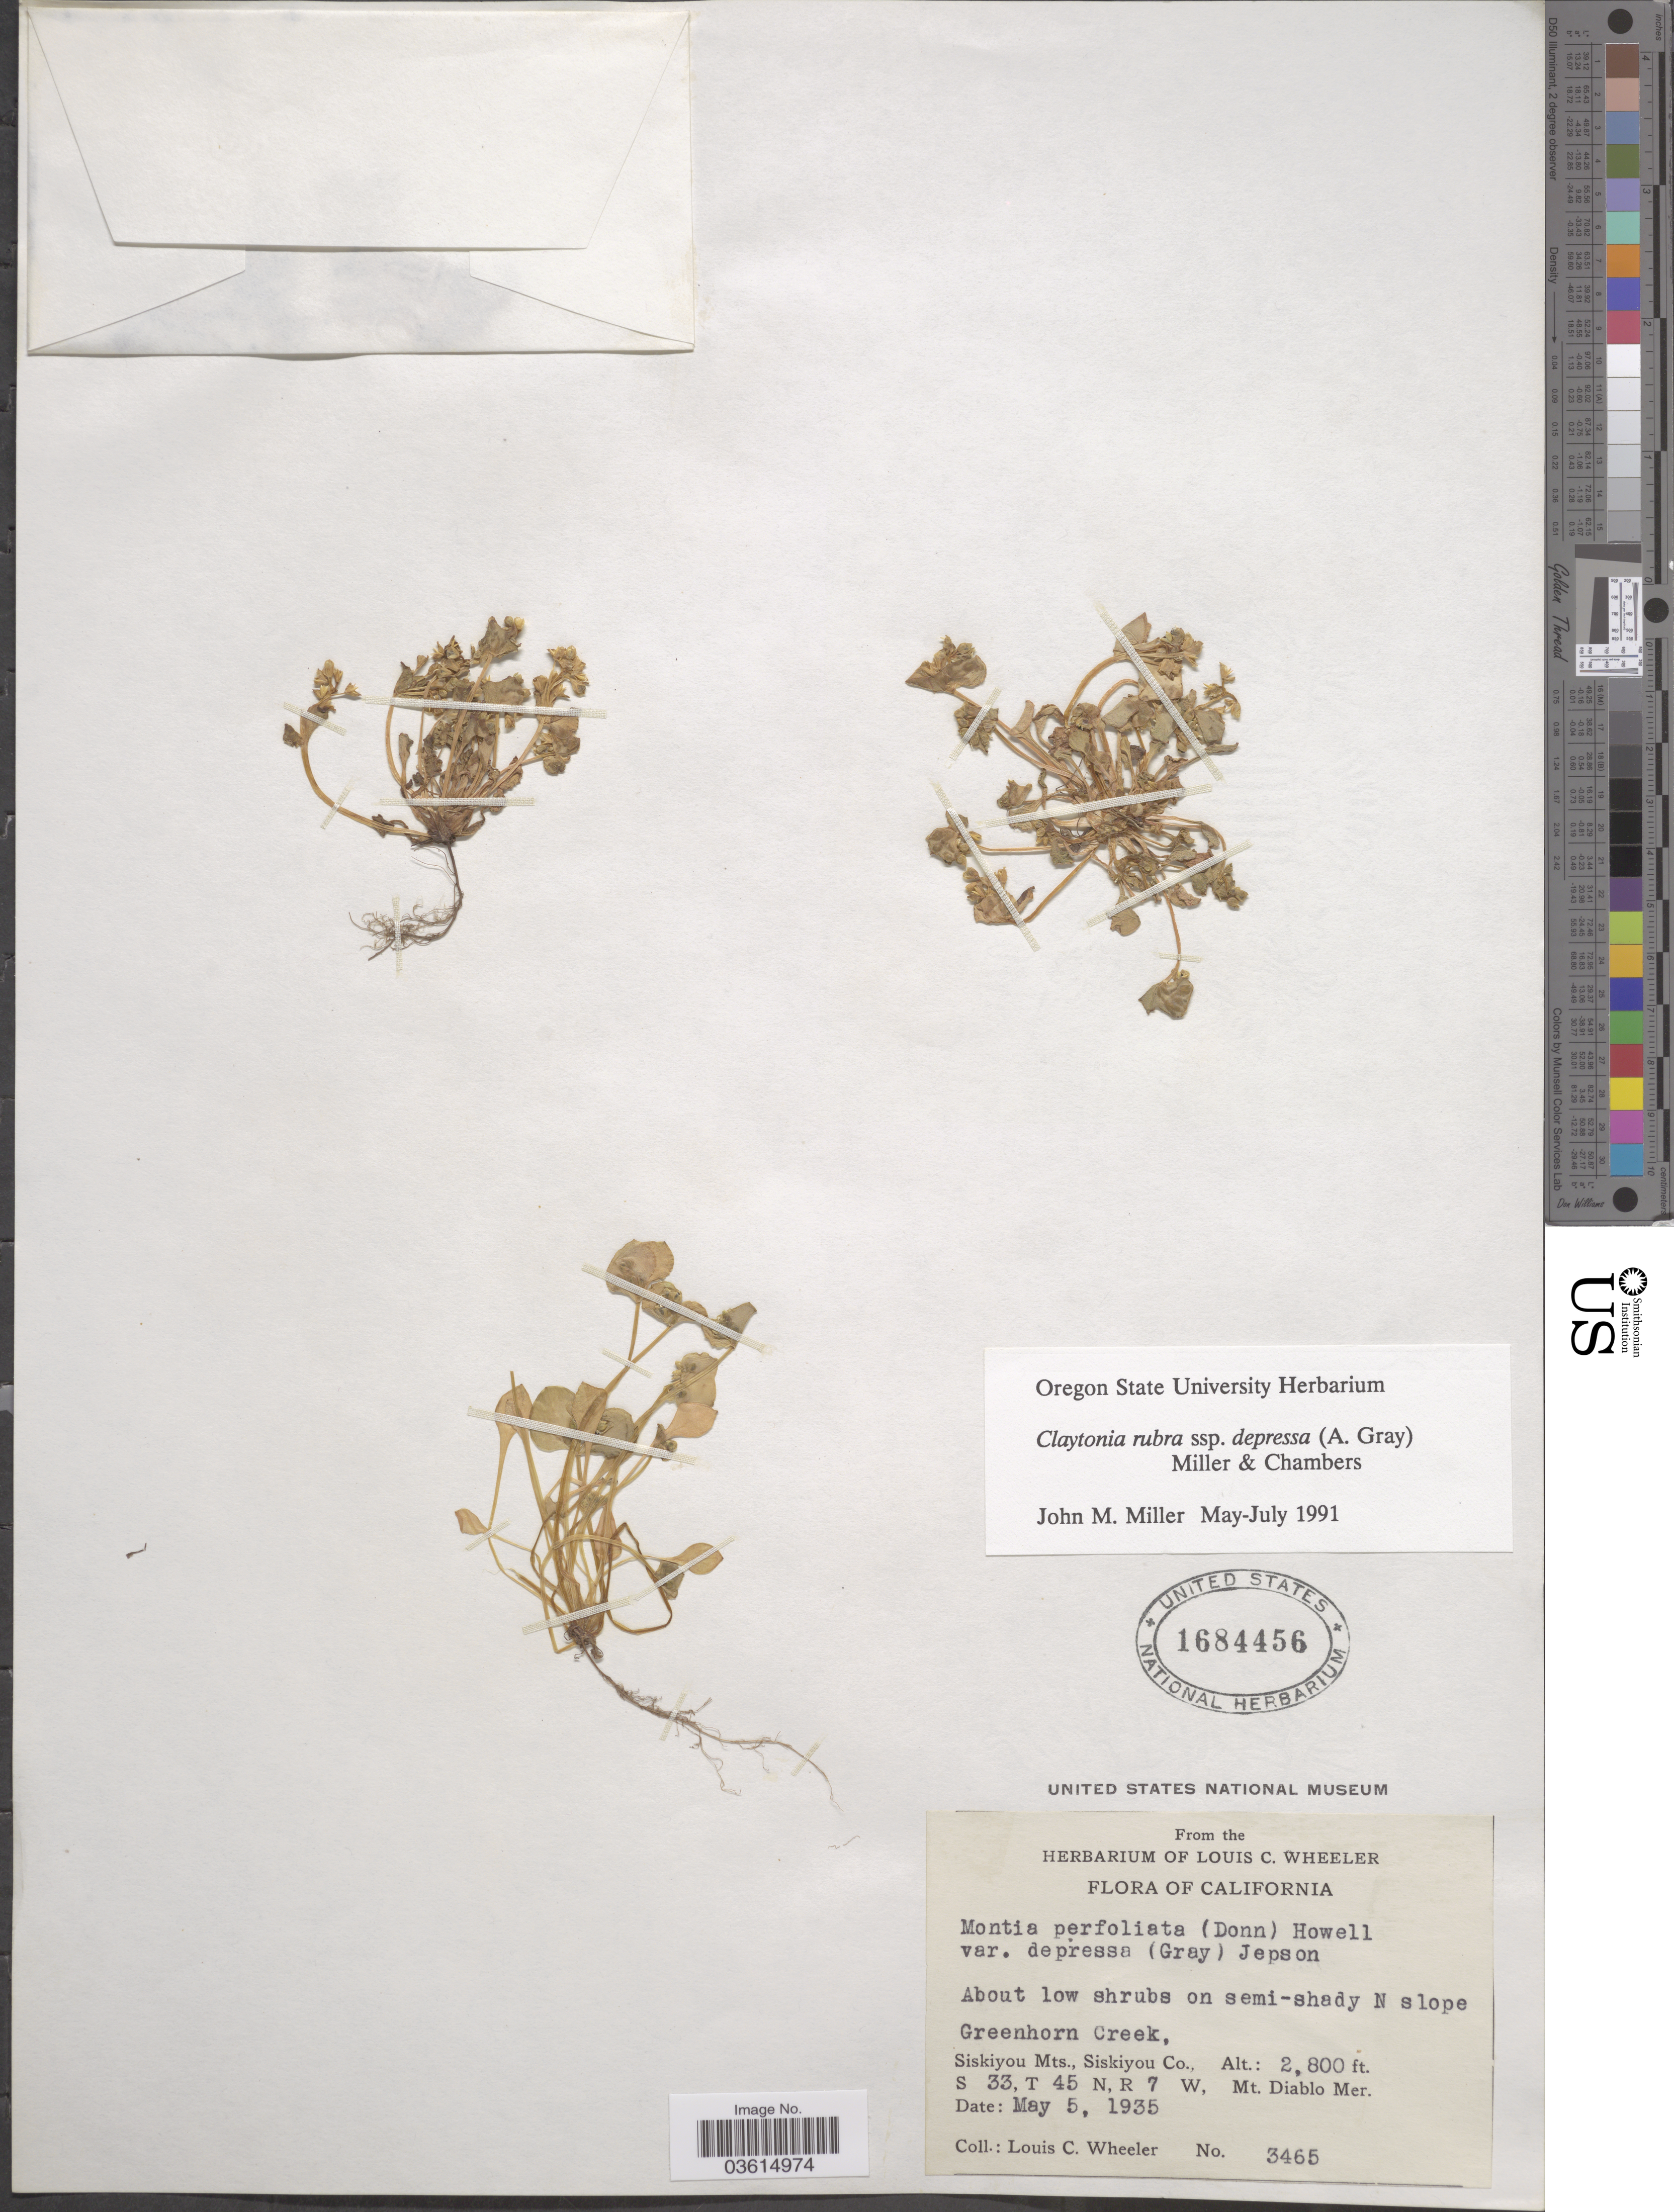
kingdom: Plantae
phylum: Tracheophyta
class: Magnoliopsida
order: Caryophyllales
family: Montiaceae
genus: Claytonia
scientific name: Claytonia rubra subsp. depressa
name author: (A. Gray) Mill. & Chambers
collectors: L. C. Wheeler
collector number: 3465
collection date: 1935-05-05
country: United States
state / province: California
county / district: Siskiyou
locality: N slope Greenhorn Creek, Siskiyou Mts., Siskiyou Co., S 33, T 45 N, R 7 W, Mt. Diablo Mer.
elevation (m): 853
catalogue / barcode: US 1684456